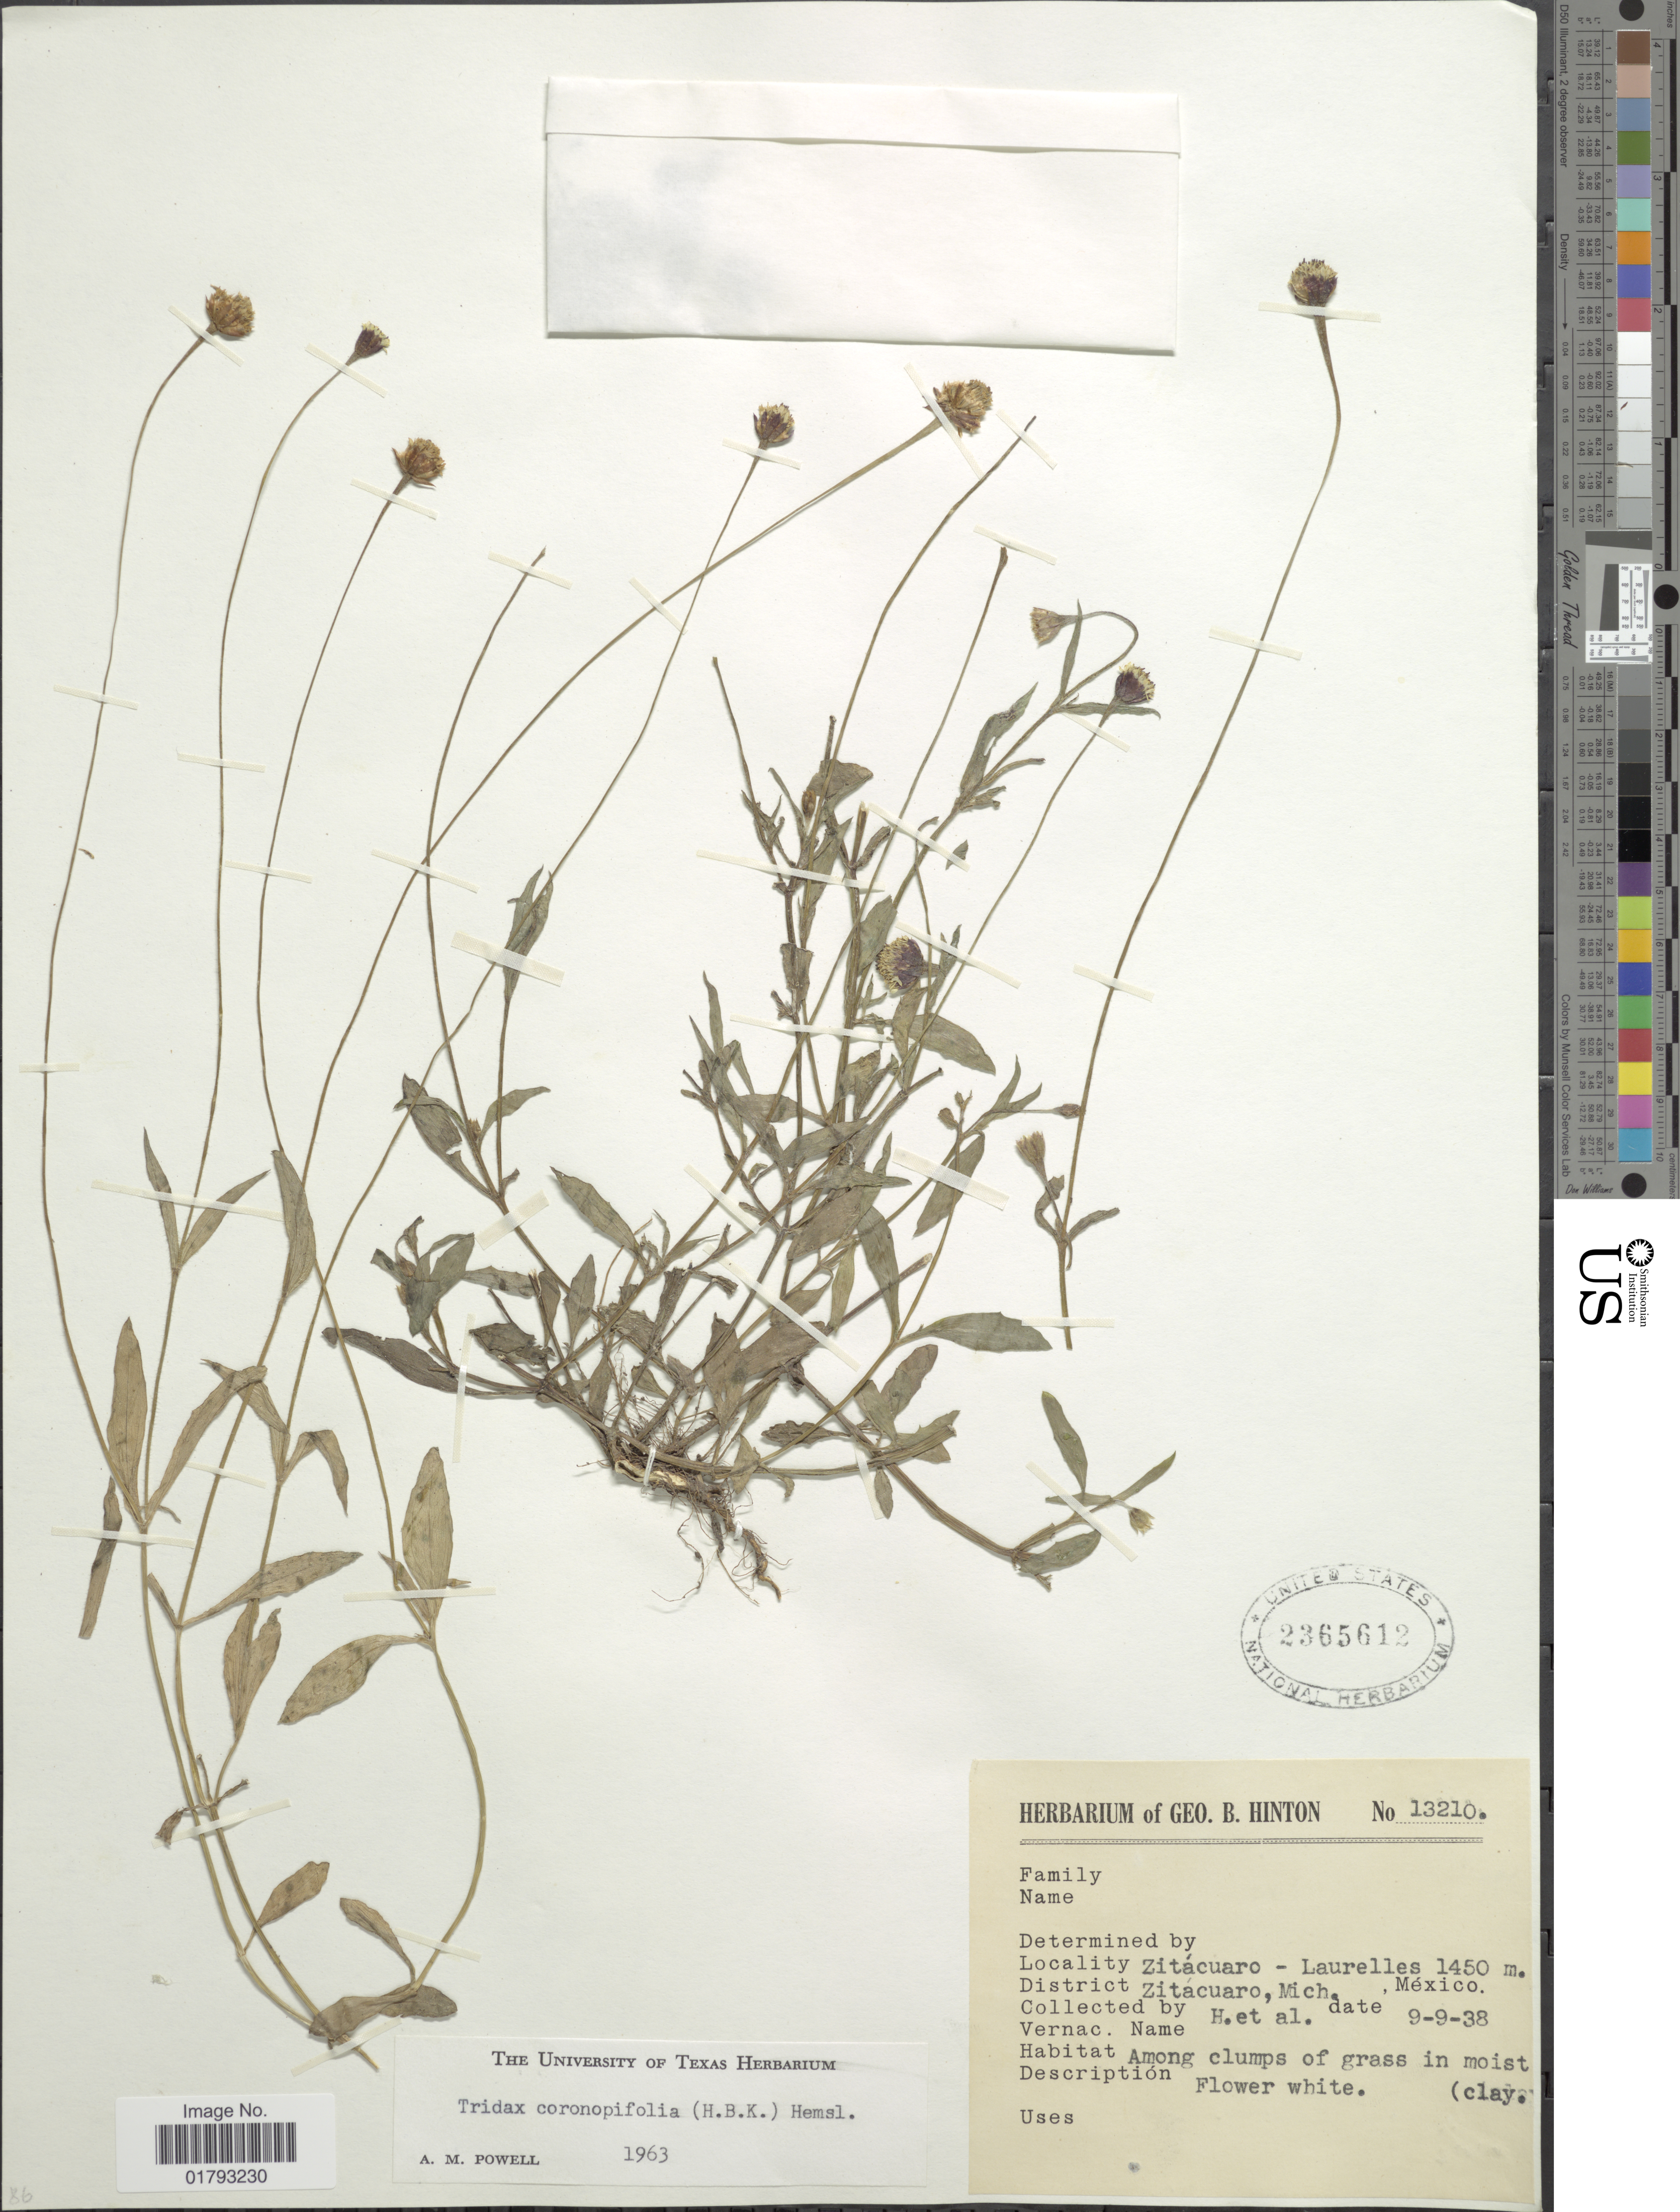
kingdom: Plantae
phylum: Tracheophyta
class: Magnoliopsida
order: Asterales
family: Asteraceae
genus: Tridax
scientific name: Tridax coronopifolia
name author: (Kunth) Hemsl.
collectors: G. B. Hinton & et al.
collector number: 13210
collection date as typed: Transcribed d/m/y: 9/9/38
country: Mexico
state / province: Michoacán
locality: Zitacuaro - Laurelles, Zitacuaro, Mich, Mexico.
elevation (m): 1450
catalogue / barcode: US 2365612